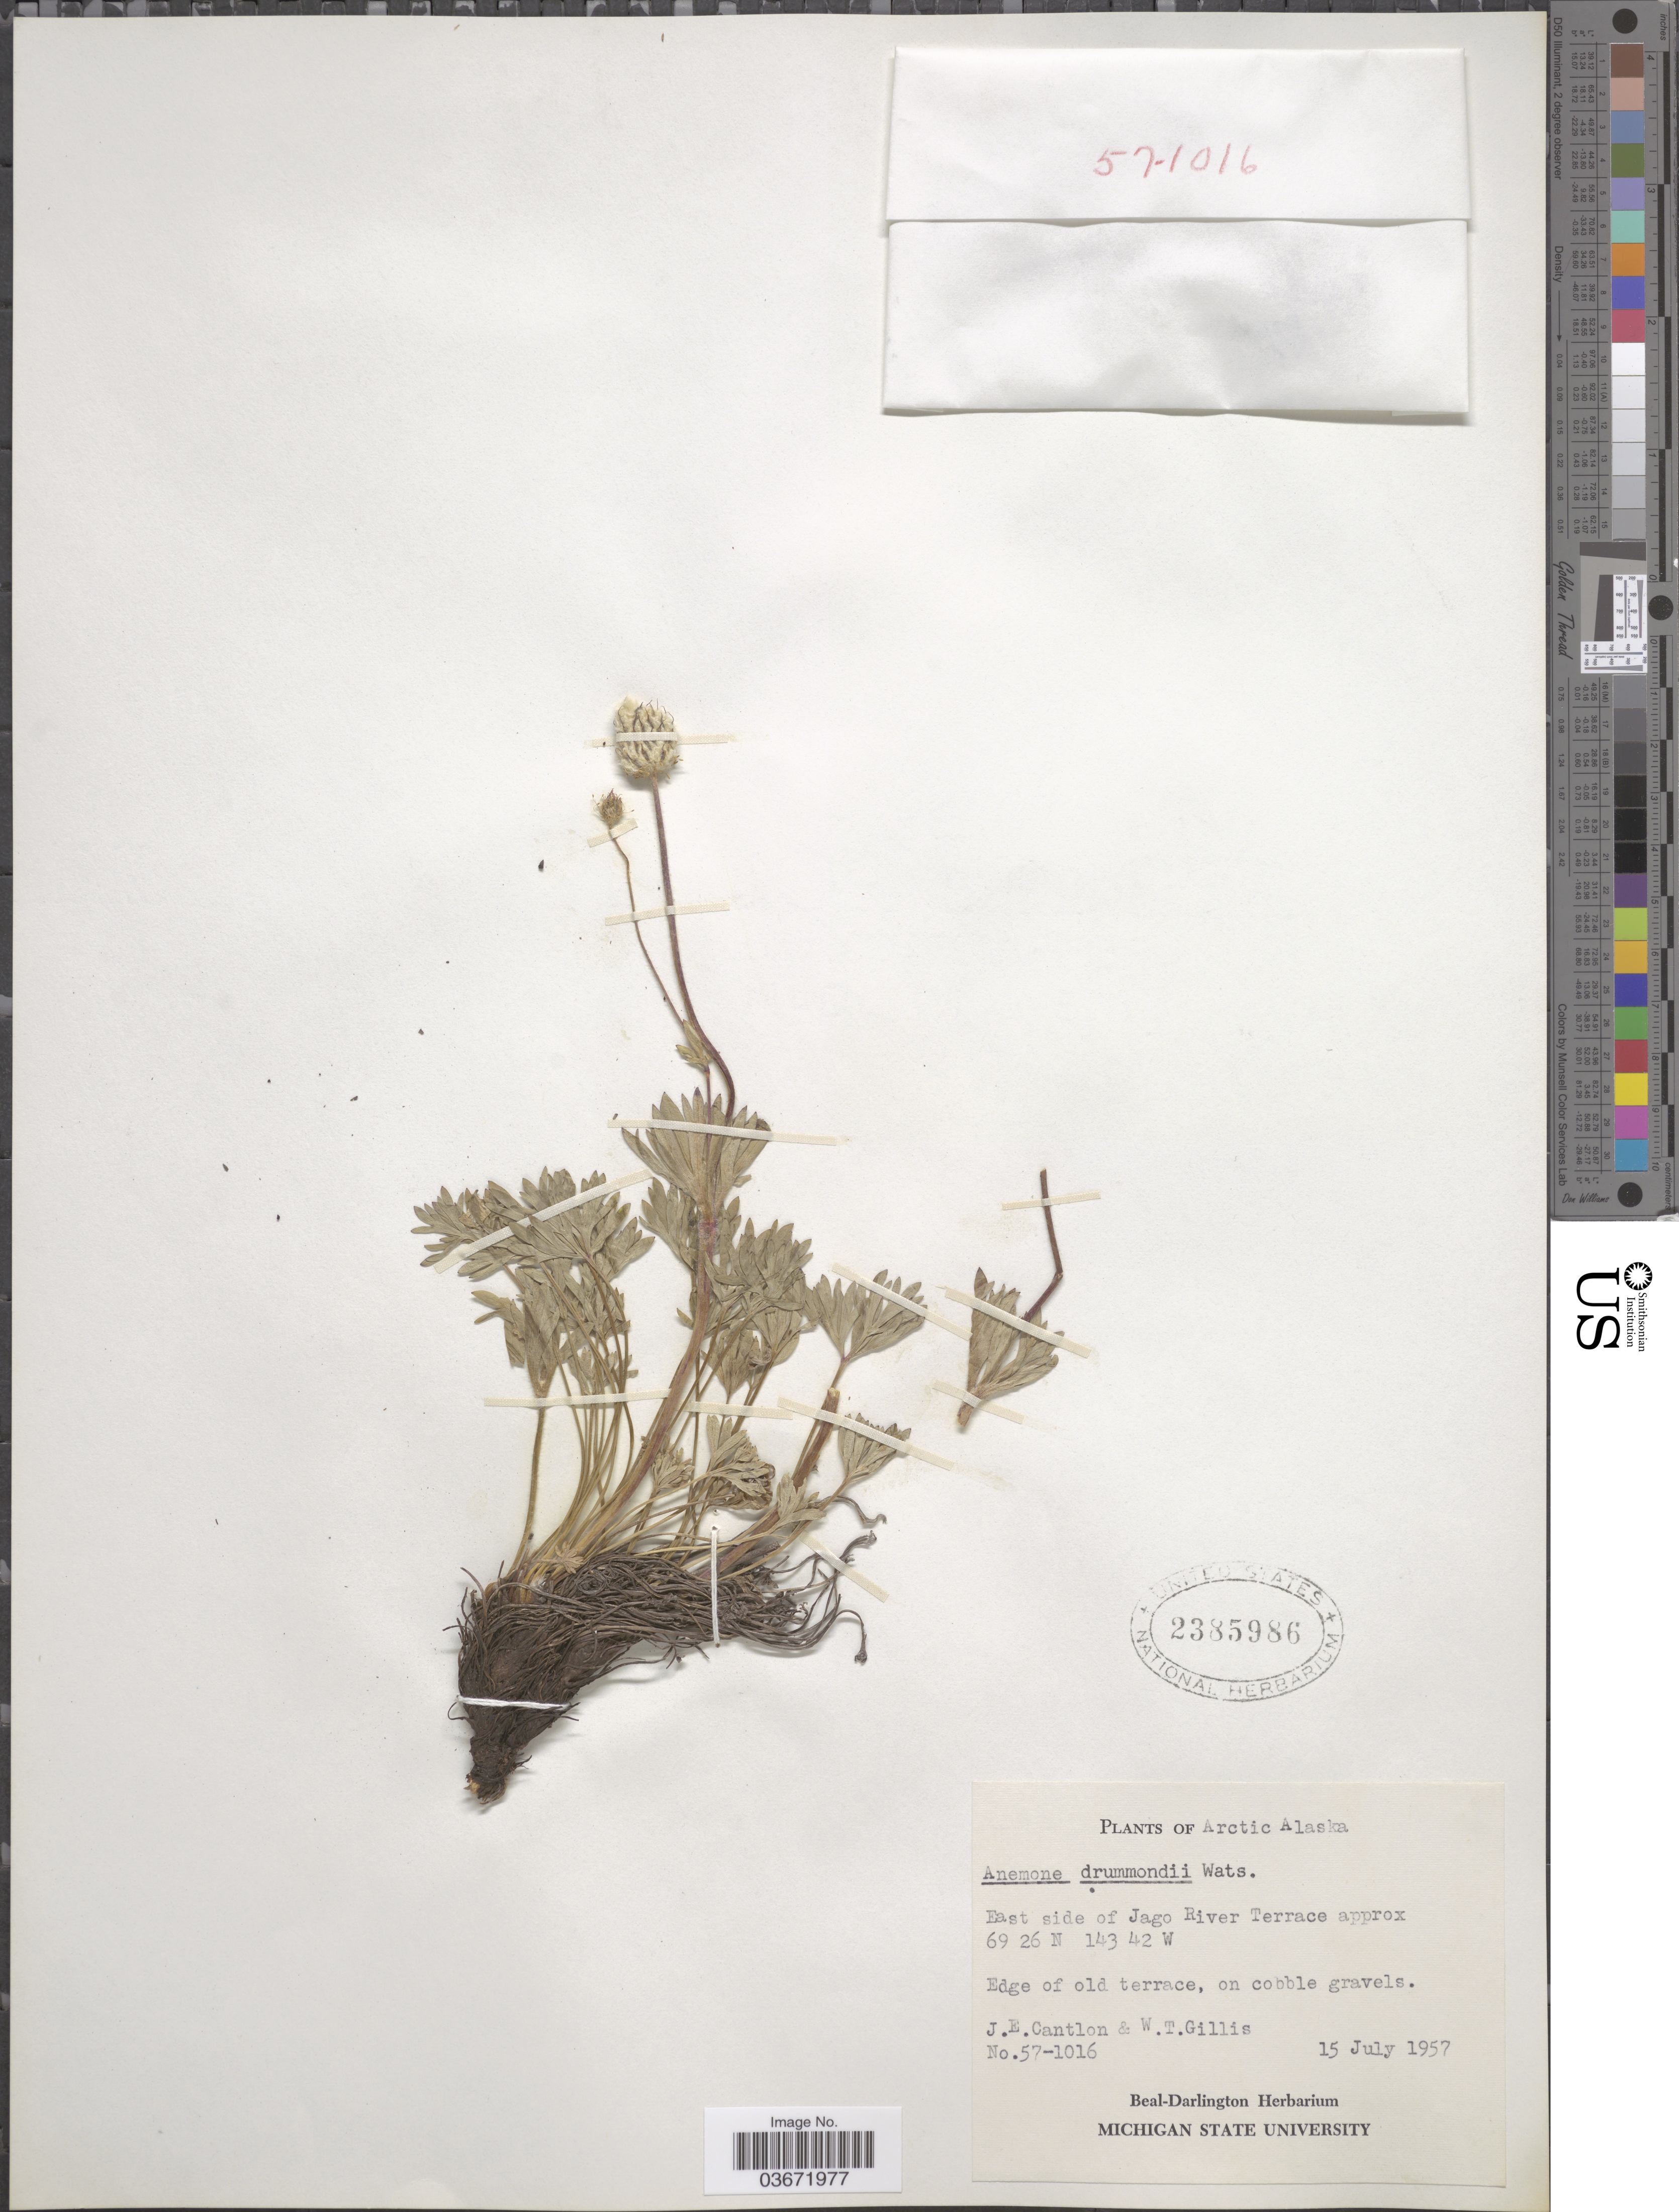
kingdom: Plantae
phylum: Tracheophyta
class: Magnoliopsida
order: Ranunculales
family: Ranunculaceae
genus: Anemone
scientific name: Anemone drummondii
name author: S. Watson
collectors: J. Cantlon & W. T. Gillis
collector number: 57-1016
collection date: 1957-07-15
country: United States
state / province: Alaska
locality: Arctic Alaska. East side of Jago River Terrace.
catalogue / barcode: US 2385986